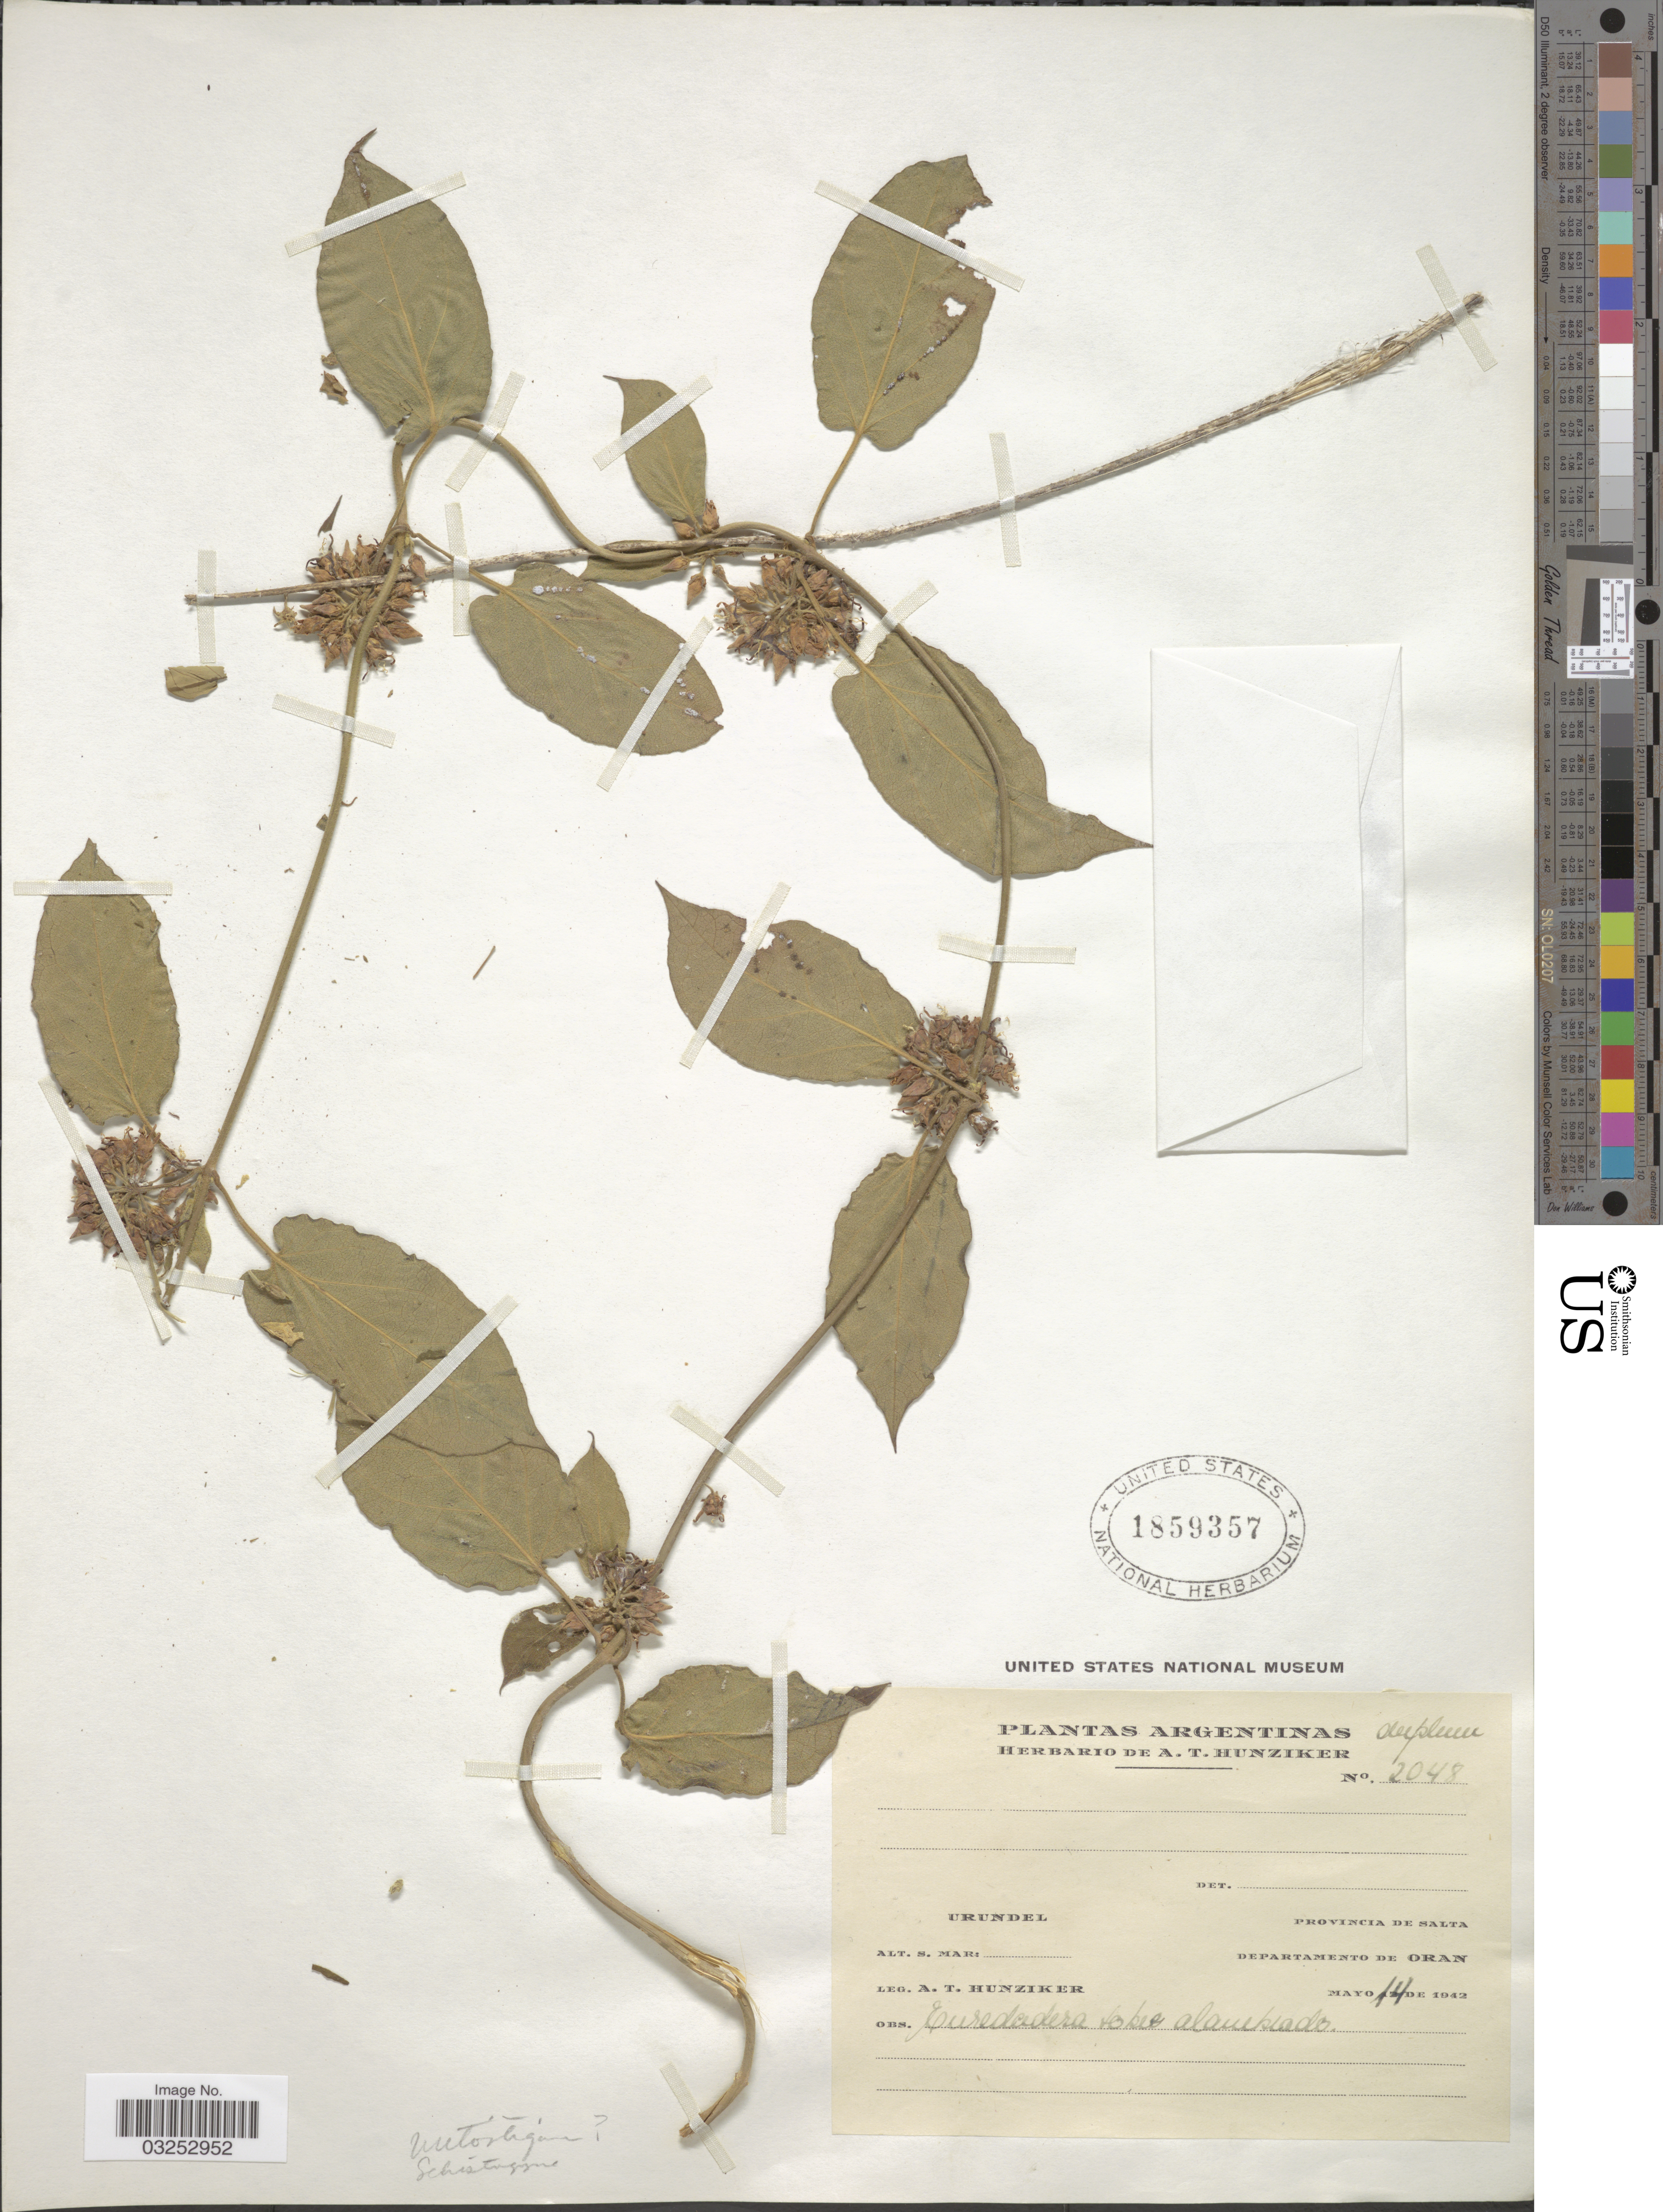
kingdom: Plantae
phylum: Tracheophyta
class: Magnoliopsida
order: Gentianales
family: Apocynaceae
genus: Mitostigma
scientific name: Mitostigma sp.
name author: Trautv.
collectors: A. T. Hunziker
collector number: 2048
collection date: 1942-05-14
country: Argentina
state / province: Salta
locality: Urundel, Provincia De Salta, Departamento De Oran.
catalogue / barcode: US 1859357